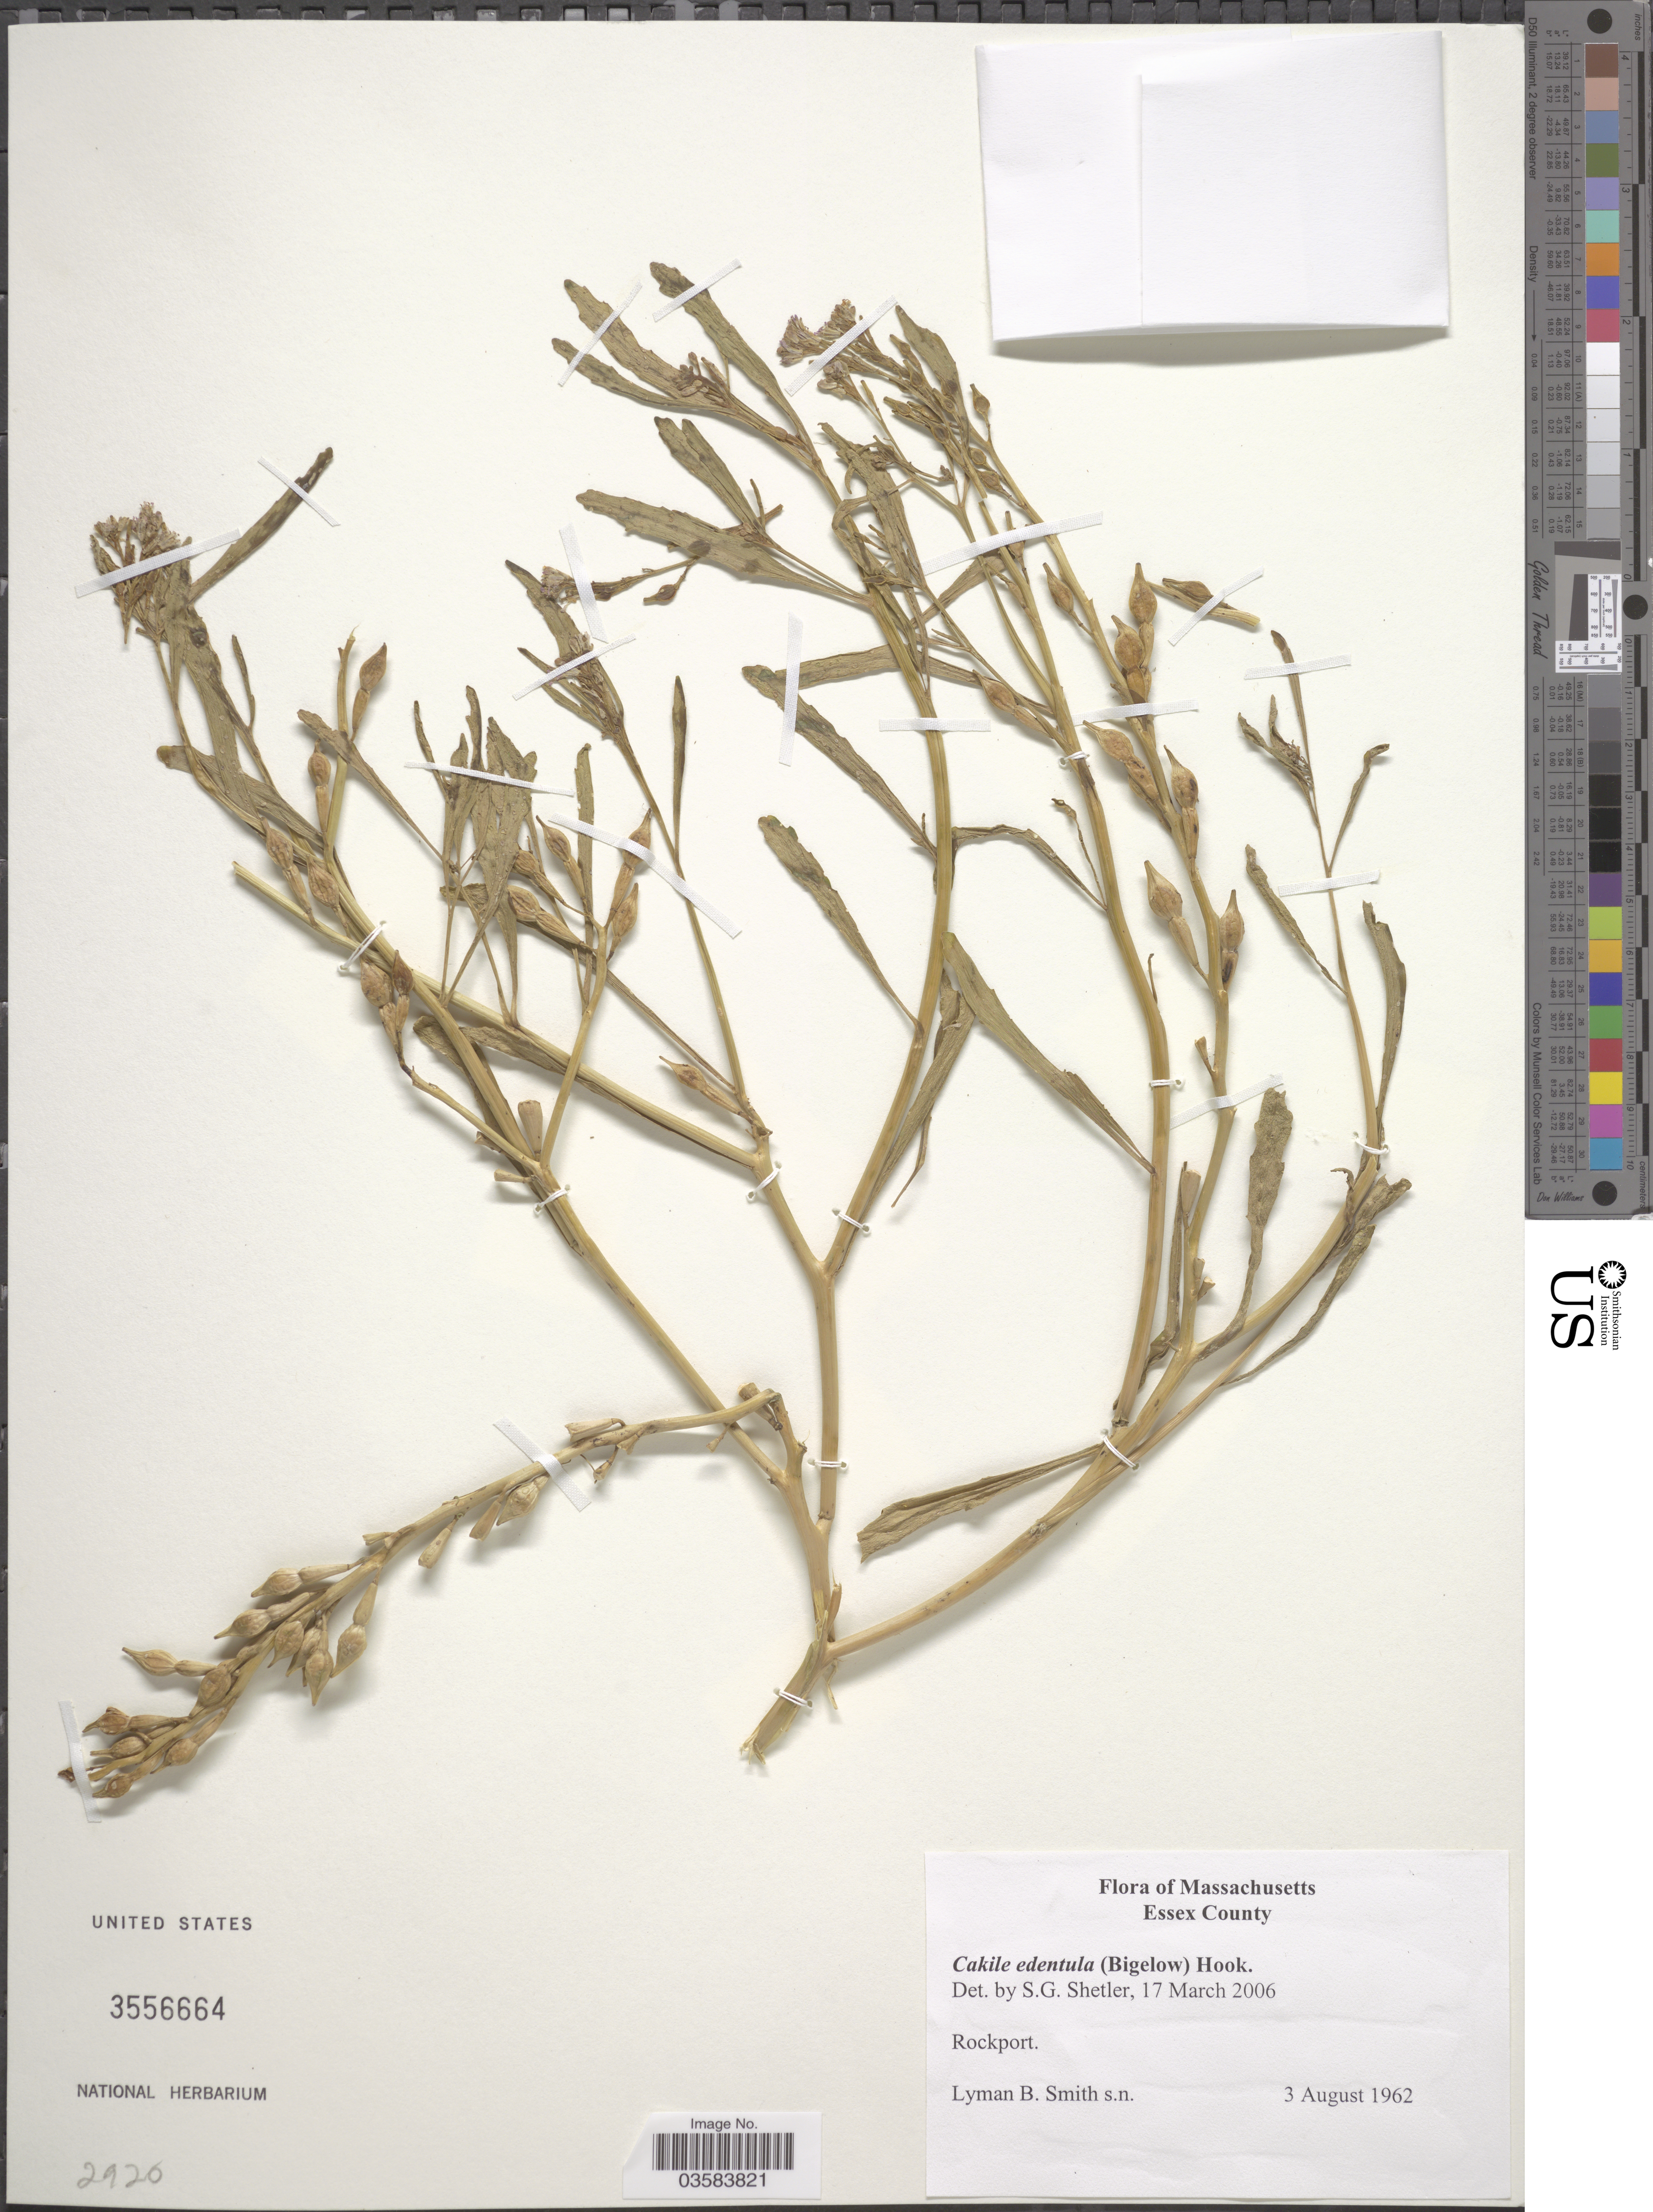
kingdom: Plantae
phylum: Tracheophyta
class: Magnoliopsida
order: Brassicales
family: Brassicaceae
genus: Cakile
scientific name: Cakile edentula var. edentula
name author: (Bigelow) Hook.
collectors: L. Smith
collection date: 1962-08-03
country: United States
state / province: Massachusetts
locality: Essex County. Rockport.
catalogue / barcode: US 3556664